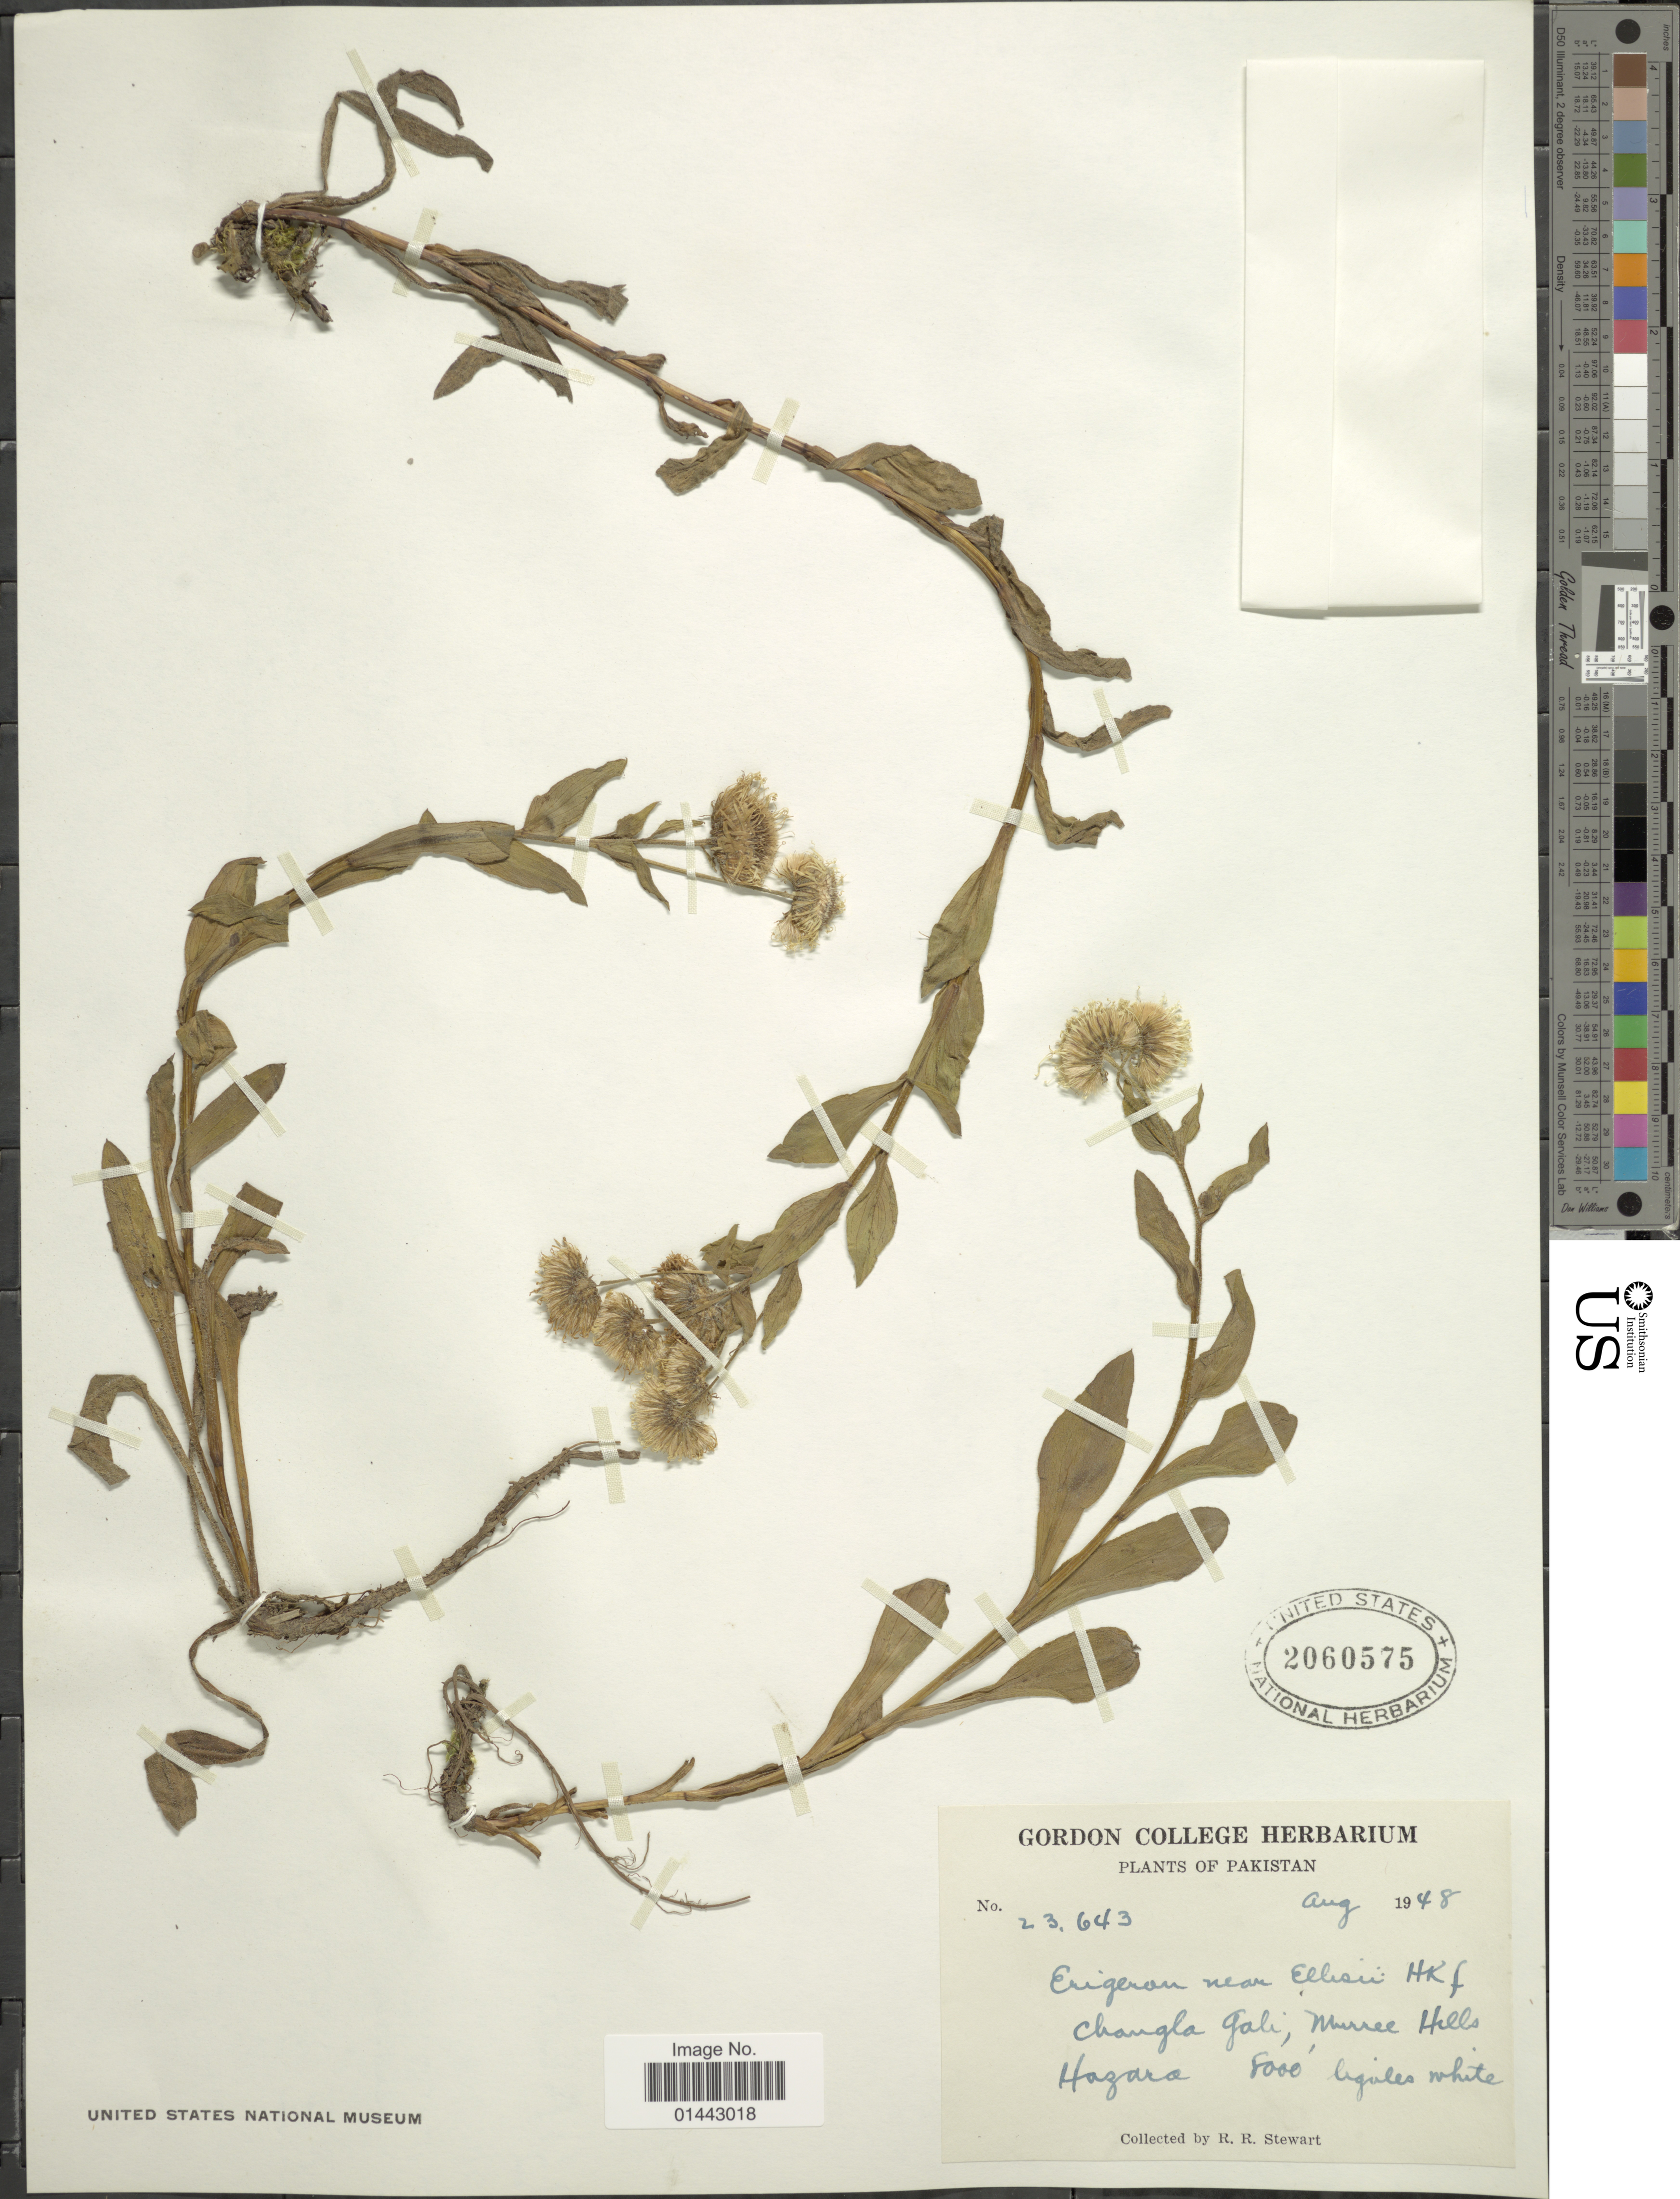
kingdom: Plantae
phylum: Tracheophyta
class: Magnoliopsida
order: Asterales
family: Asteraceae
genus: Erigeron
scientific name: Erigeron ellisii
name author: Hook. f.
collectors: R. R. Stewart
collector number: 23643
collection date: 1948-08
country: Pakistan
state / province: Khyber Pakhtunkhwa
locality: Changla Gali; Murree Hills Hazara.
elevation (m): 2438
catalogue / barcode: US 2060575